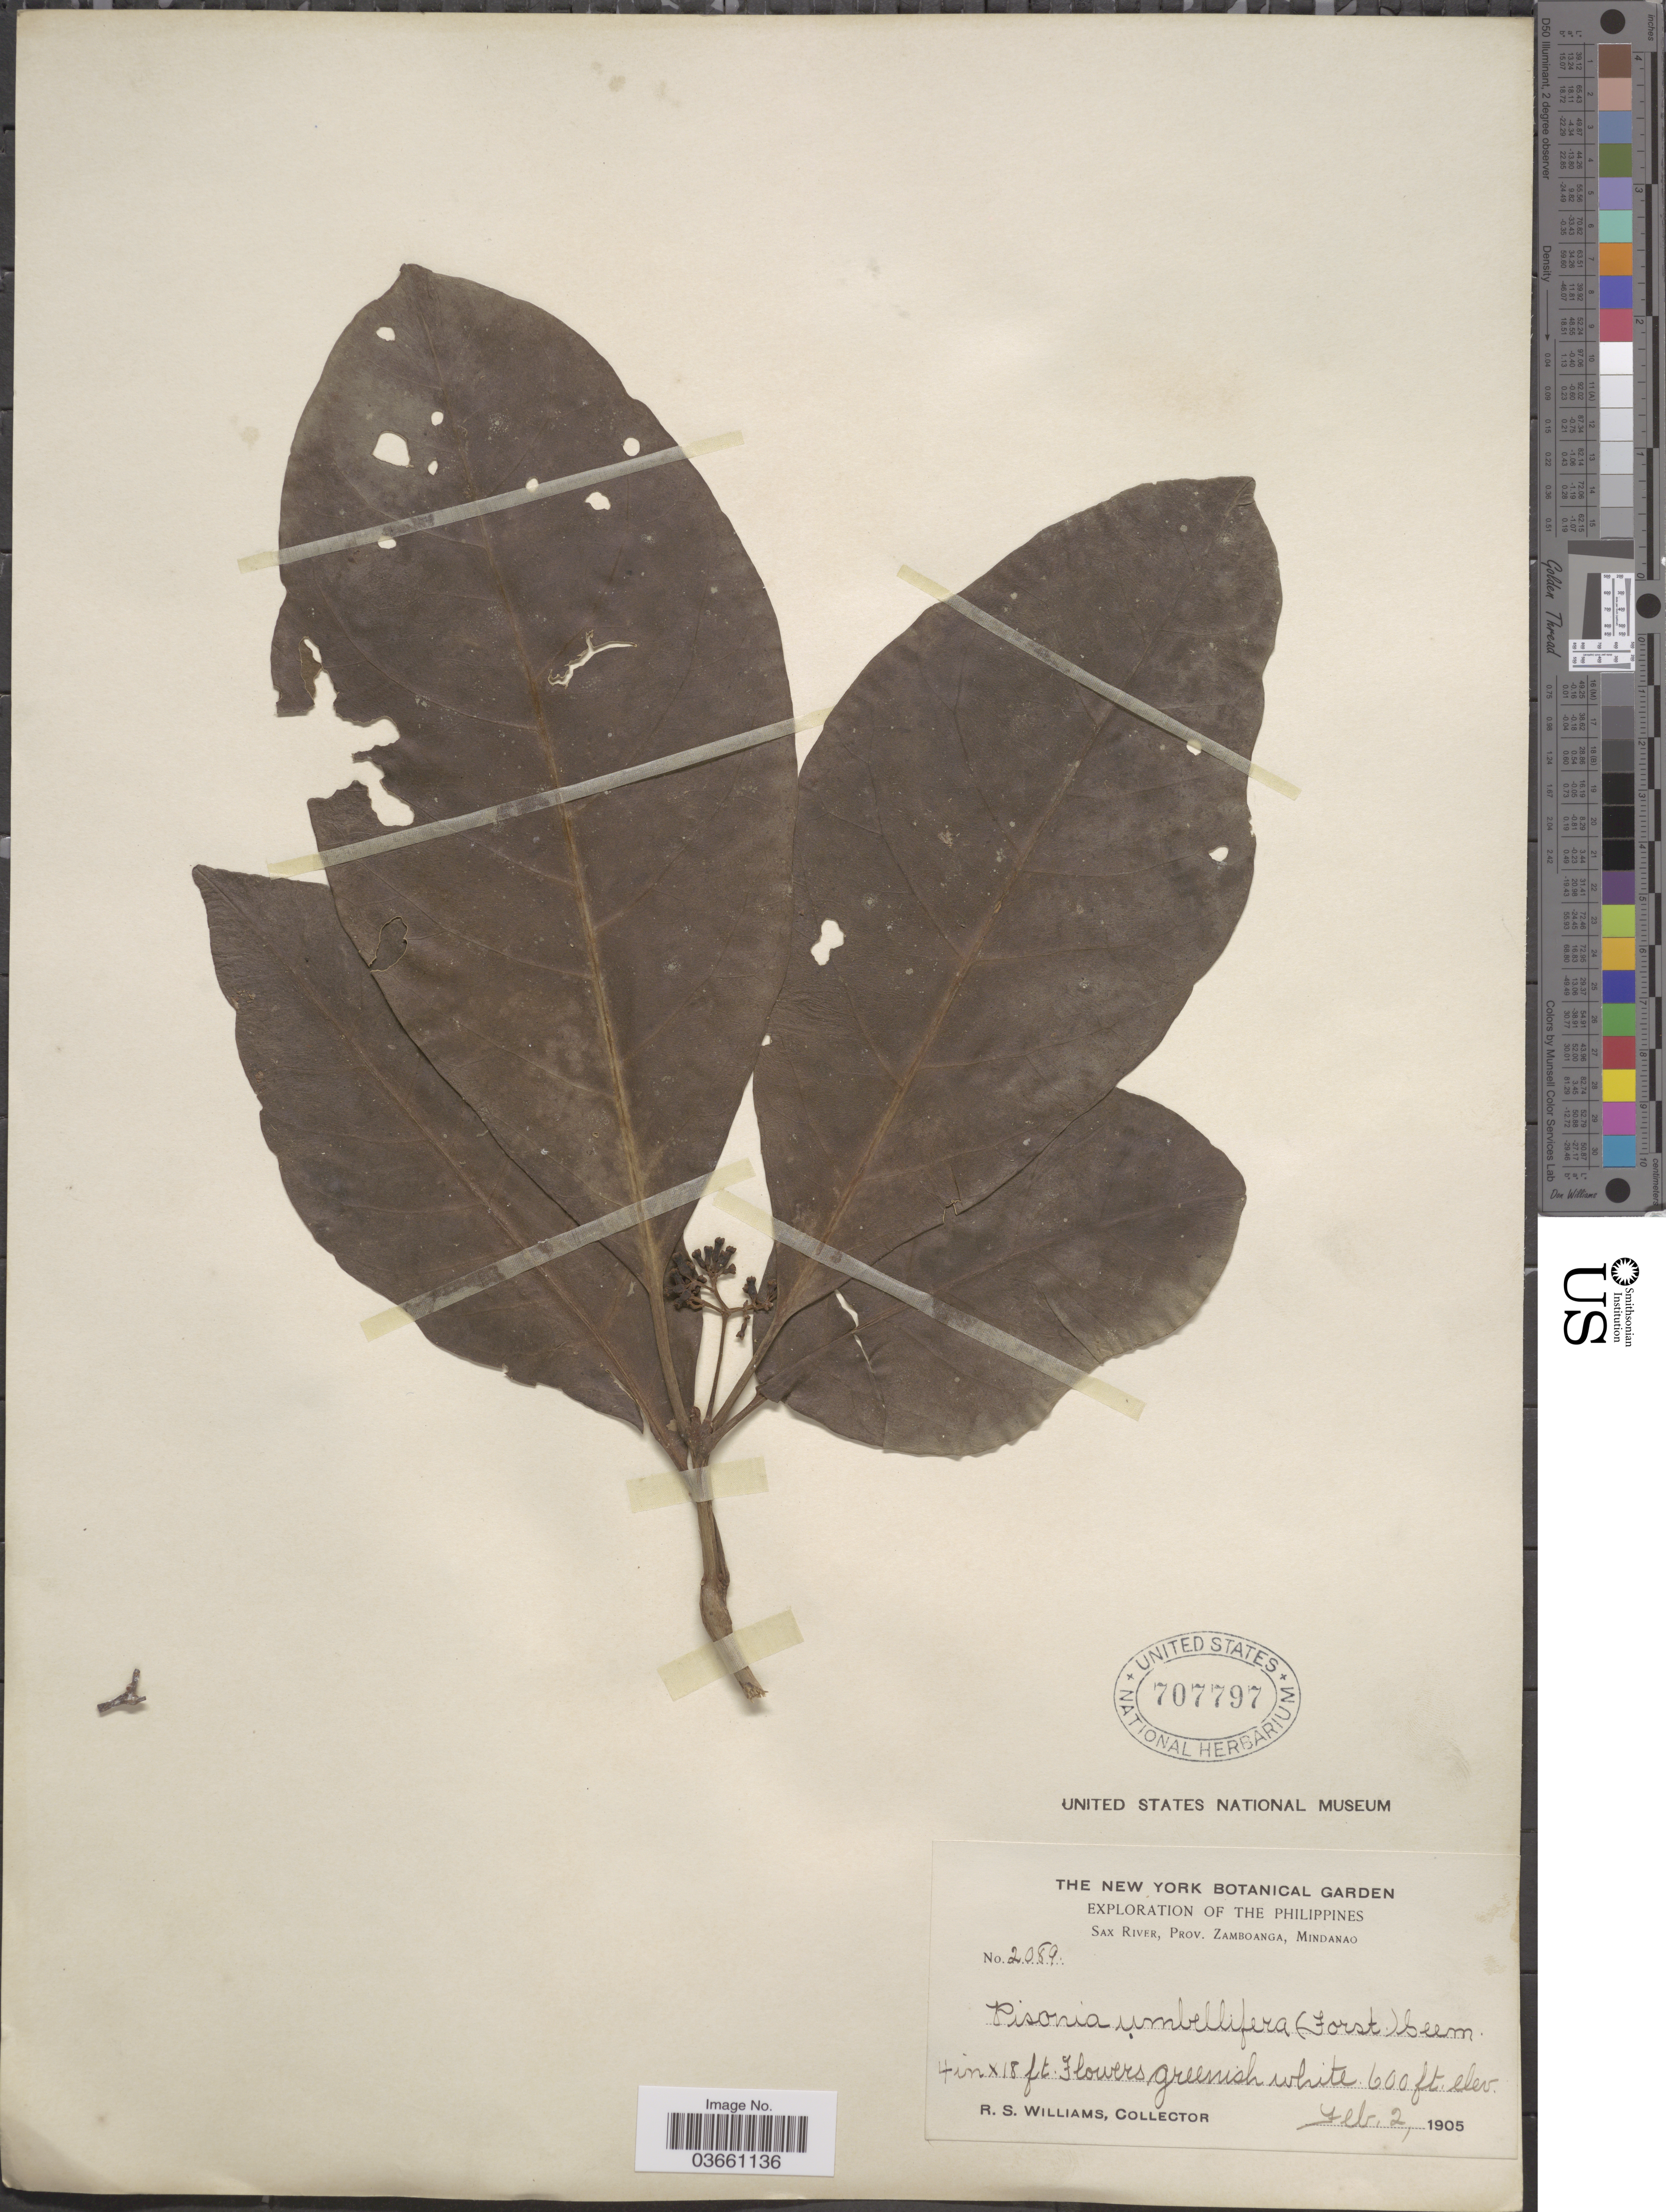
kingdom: Plantae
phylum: Tracheophyta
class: Magnoliopsida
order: Caryophyllales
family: Nyctaginaceae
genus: Pisonia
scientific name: Pisonia umbellifera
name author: (J.R. Forst. & G. Forst.) Seem.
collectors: R. S. Williams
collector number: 2089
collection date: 1905-02-02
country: Philippines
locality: Sax River, Prov. Zamboanga, Mindanao.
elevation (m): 183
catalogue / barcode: US 707797